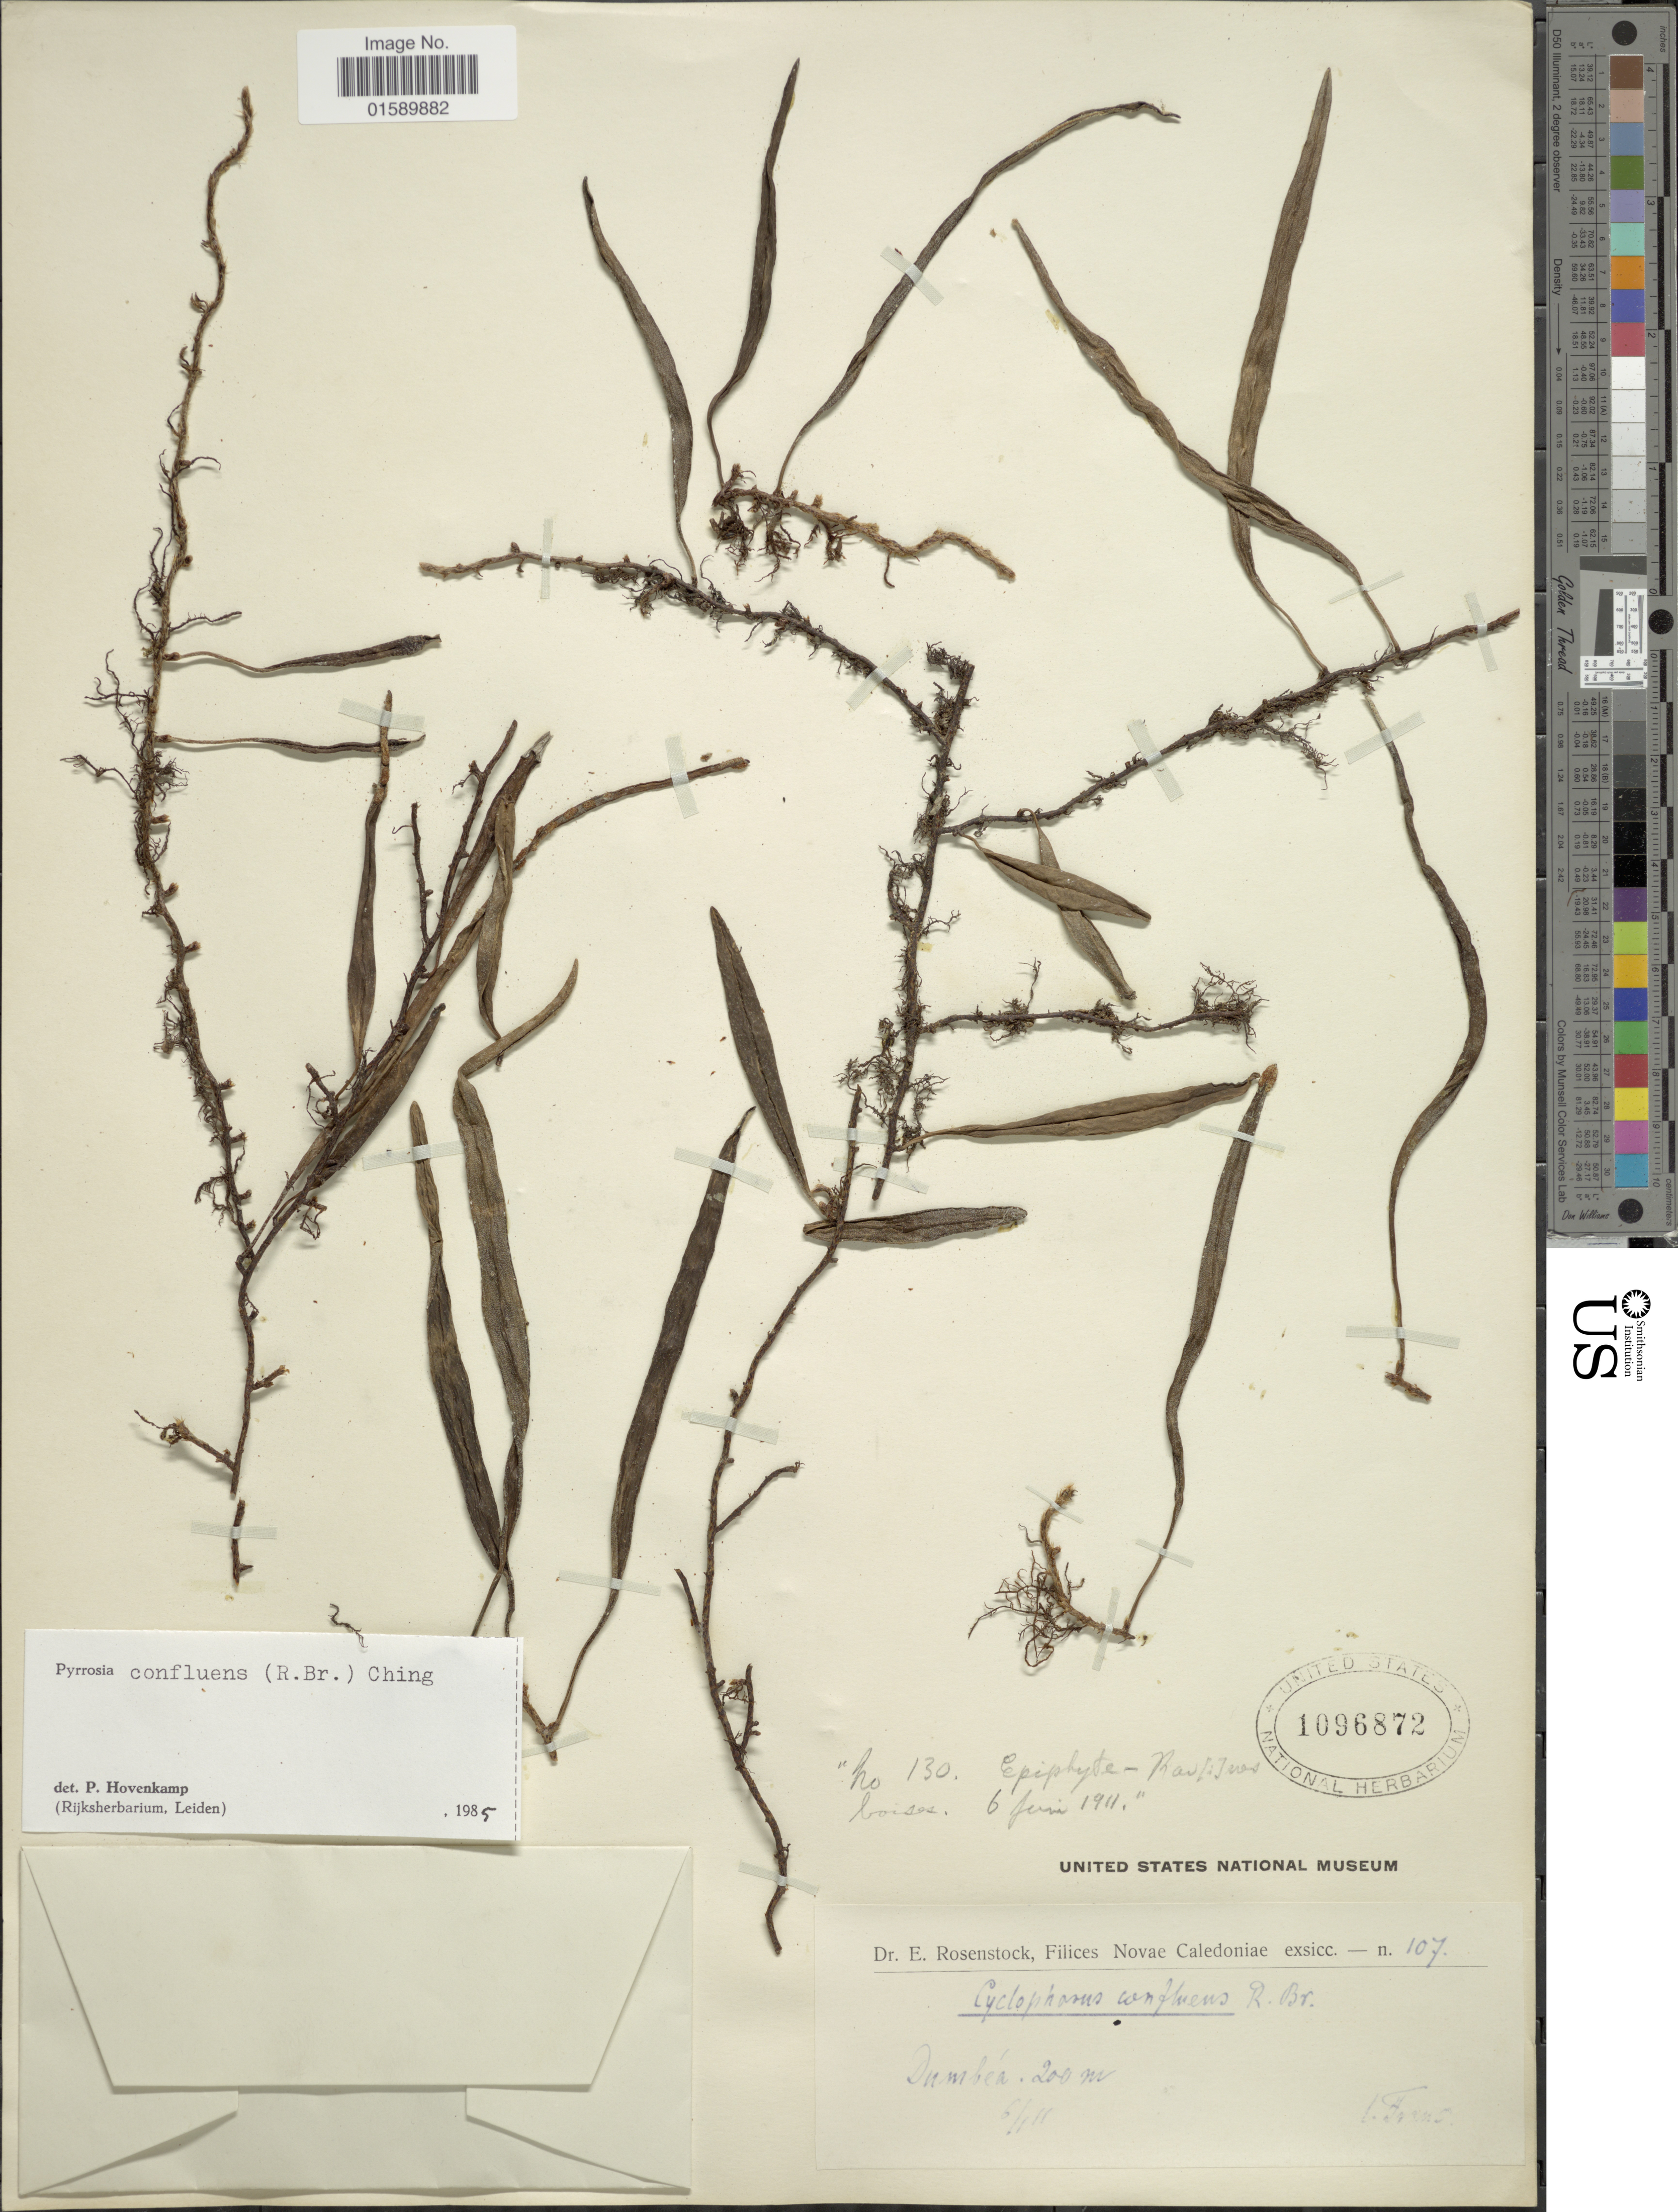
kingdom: Plantae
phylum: Tracheophyta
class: Polypodiopsida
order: Polypodiales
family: Polypodiaceae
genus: Pyrrosia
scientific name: Pyrrosia confluens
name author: (R. Br.) Ching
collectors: I. Franc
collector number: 107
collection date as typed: Transcribed d/m/y: 6/1/11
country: New Caledonia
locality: Novae Caledoniae. Dumbea.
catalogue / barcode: US 1096872